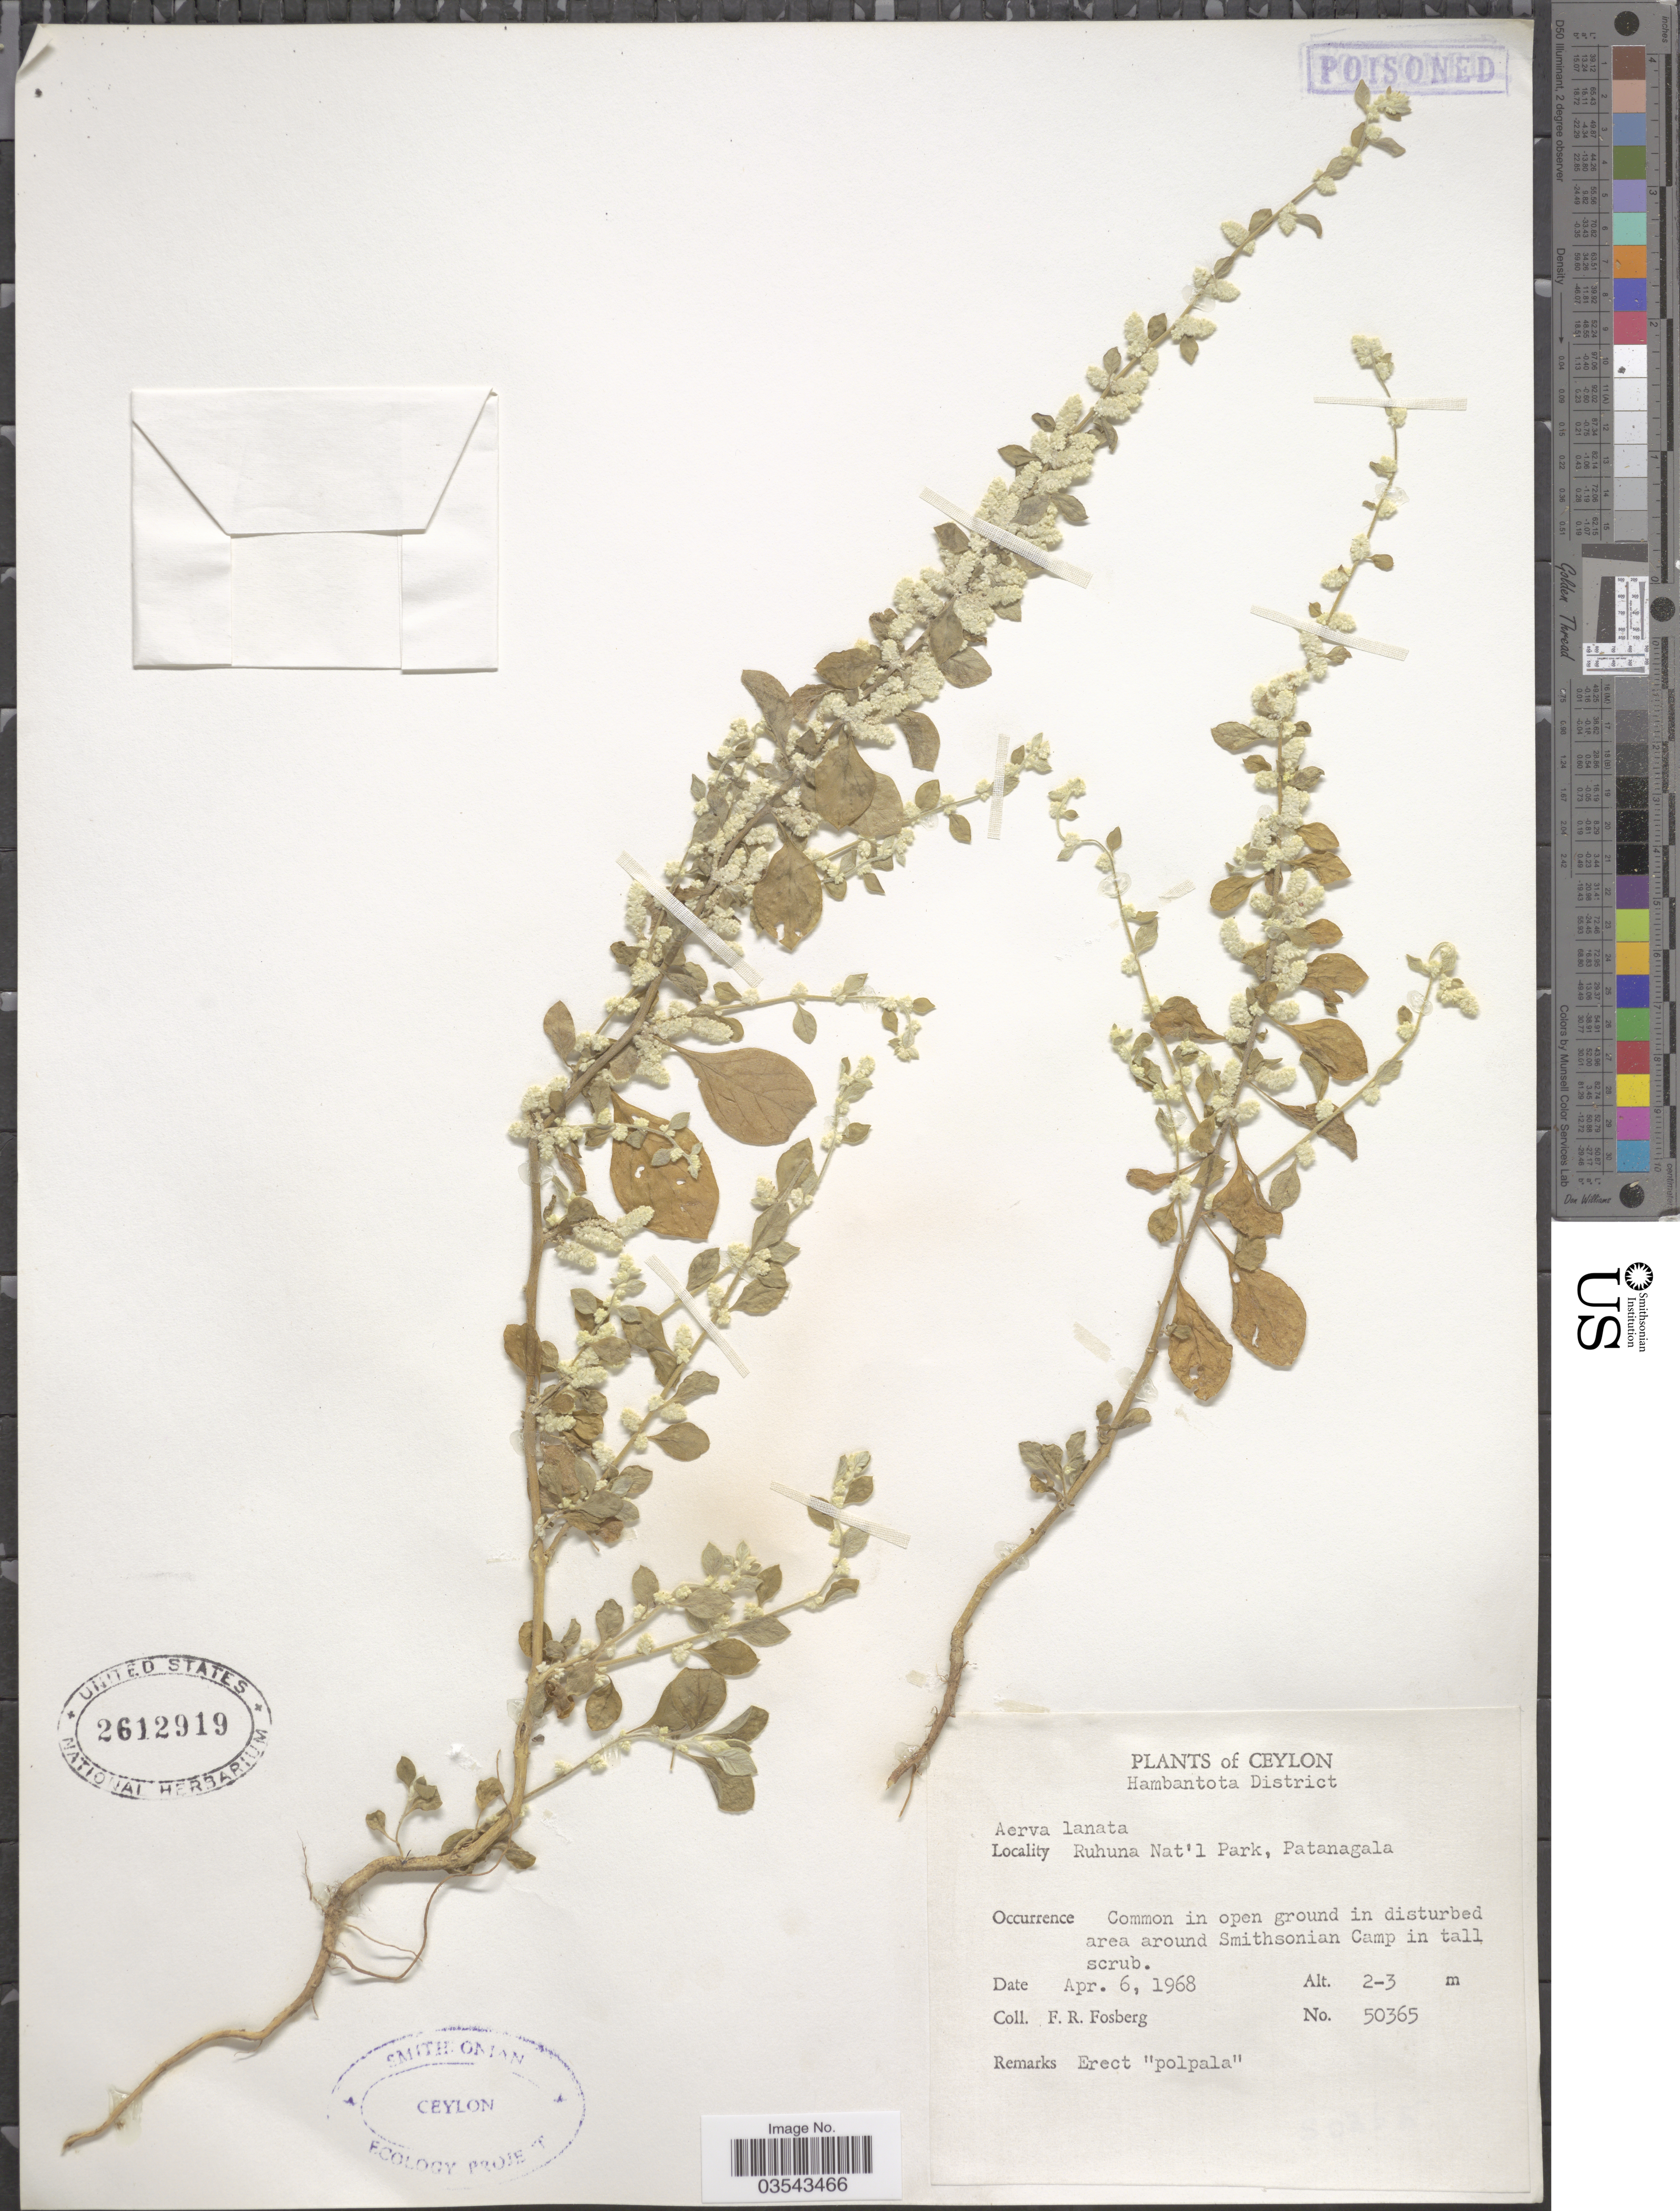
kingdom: Plantae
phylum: Tracheophyta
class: Magnoliopsida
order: Caryophyllales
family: Amaranthaceae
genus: Ouret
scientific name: Ouret lanata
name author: (L.) Kuntze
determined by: U.S. National Herbarium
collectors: F. R. Fosberg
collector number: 50365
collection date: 1968-04-06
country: Sri Lanka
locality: Ceylon. Hambantota District. Ruhuna Nat'l Park, Patanagala.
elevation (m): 2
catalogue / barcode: US 2612919